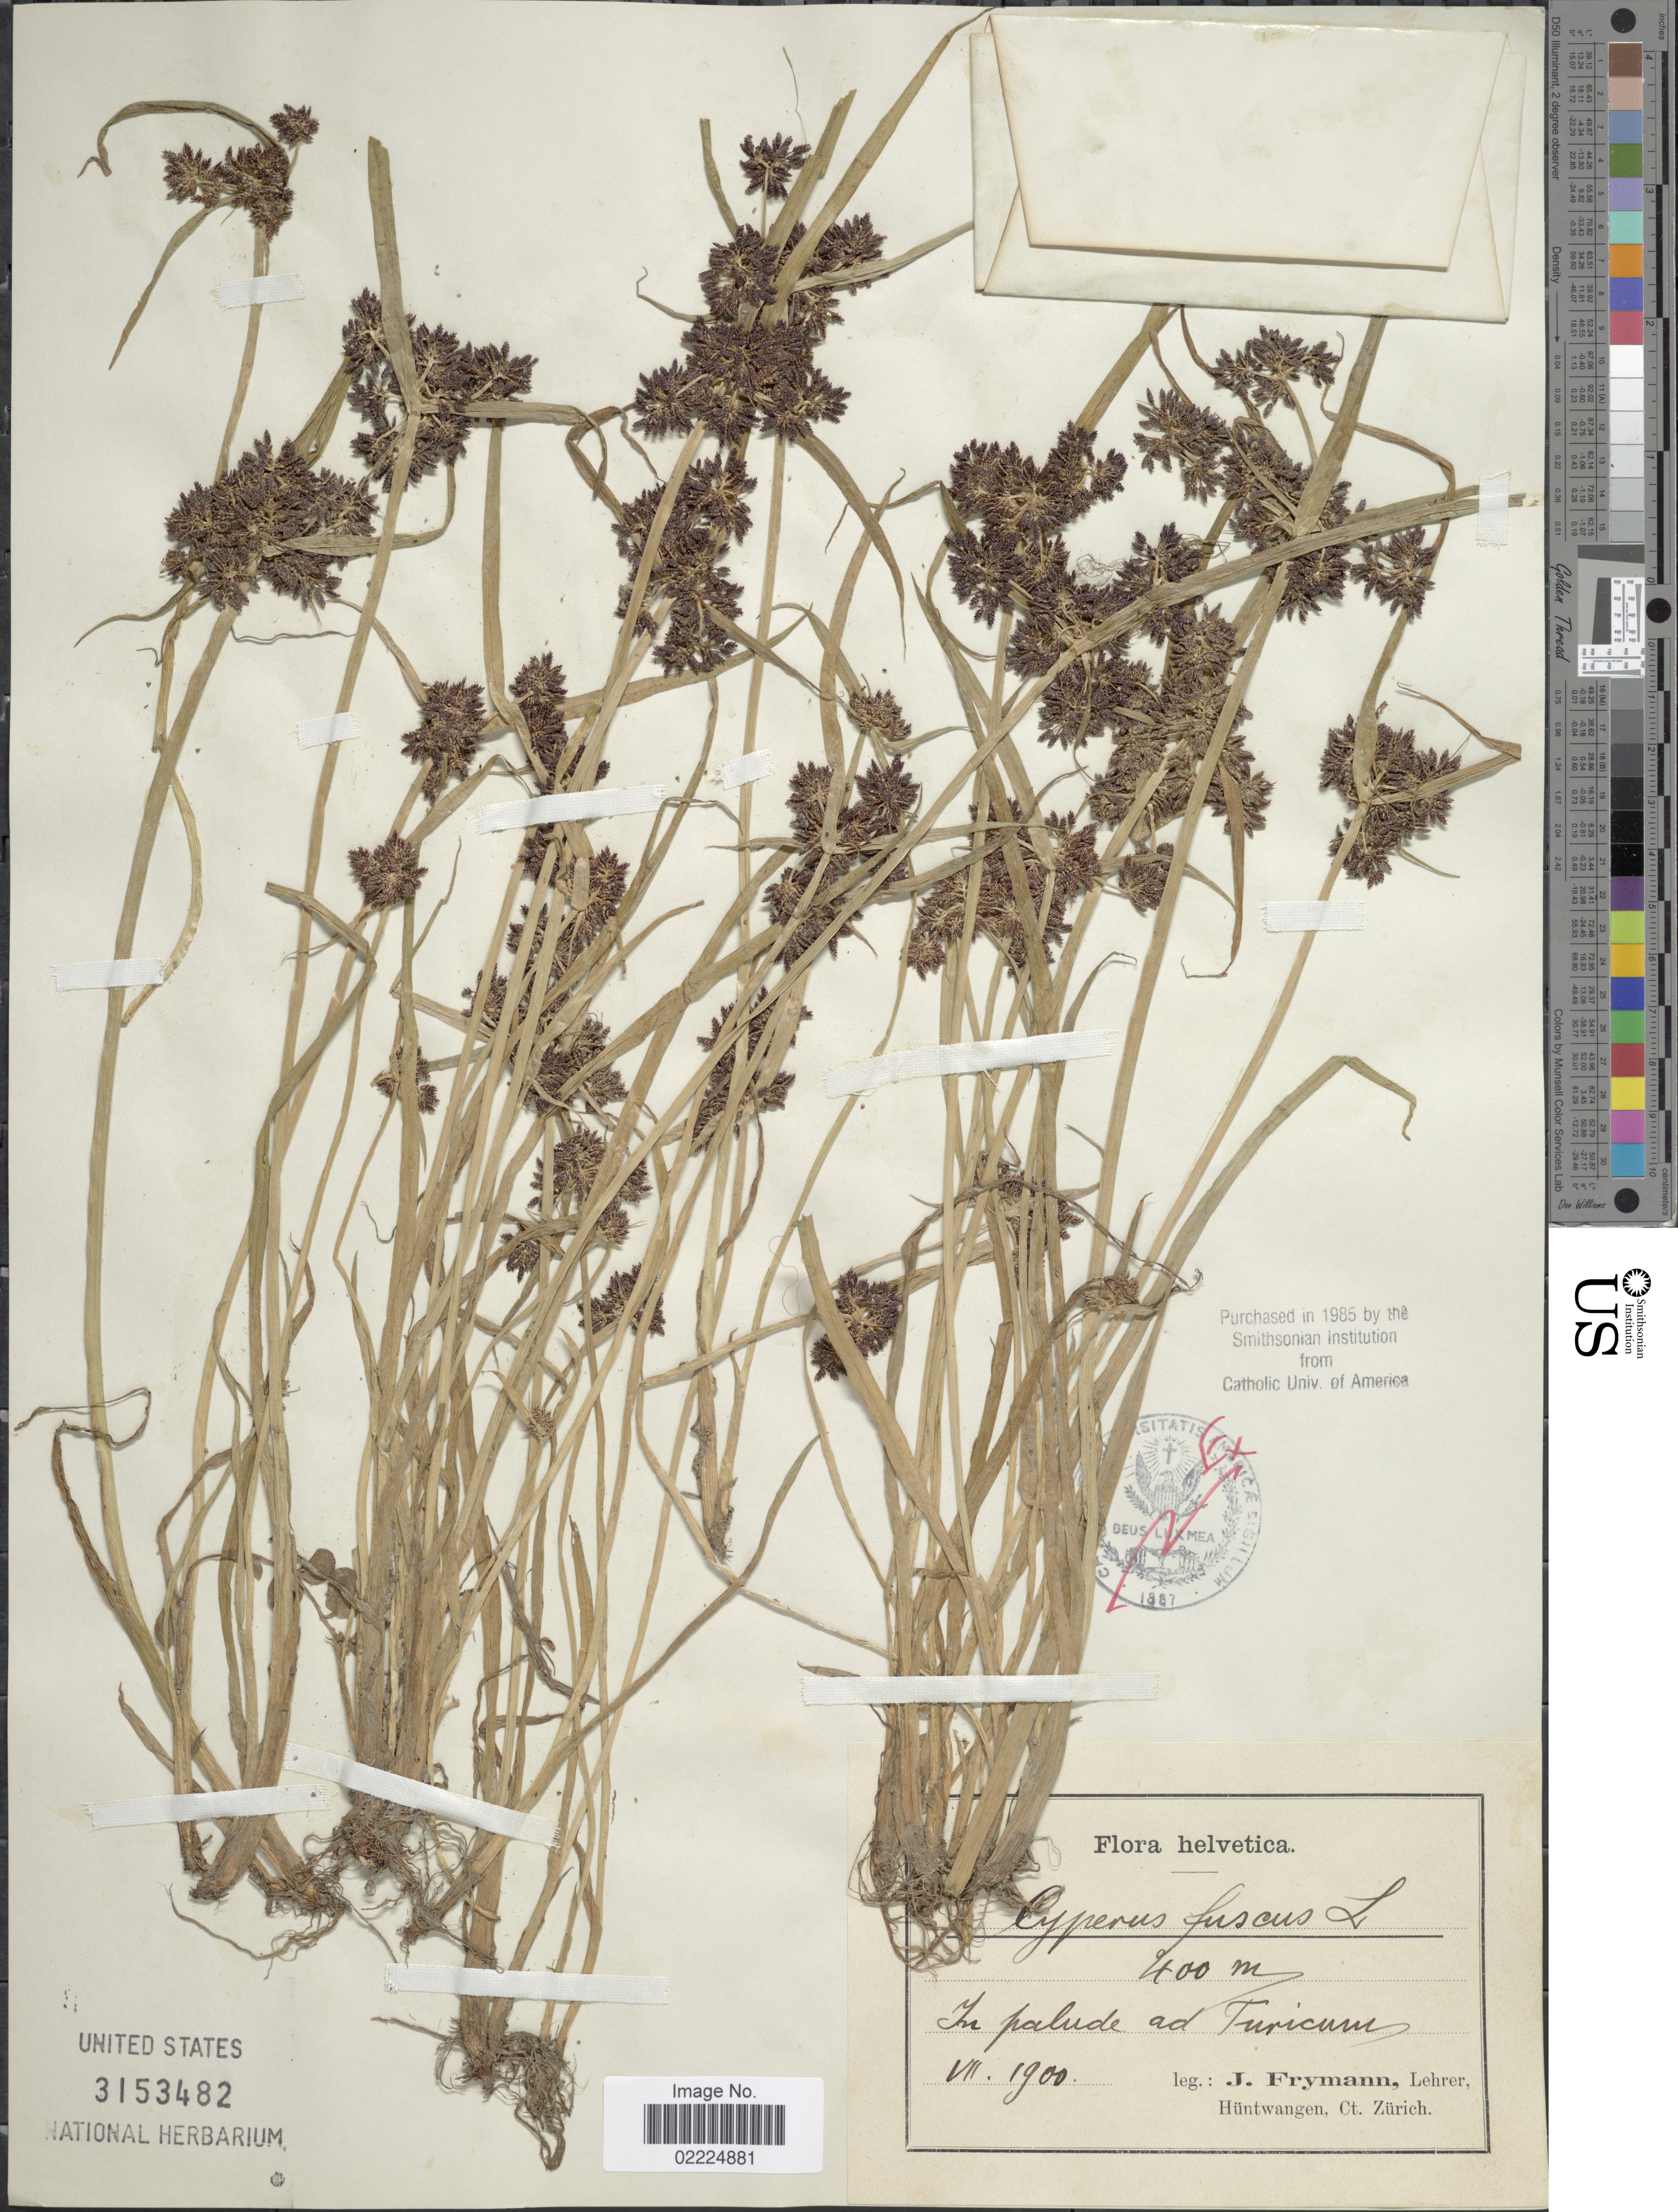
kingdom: Plantae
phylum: Tracheophyta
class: Liliopsida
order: Poales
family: Cyperaceae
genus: Cyperus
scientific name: Cyperus fuscus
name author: L.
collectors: J. Frymann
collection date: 1900-07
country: Switzerland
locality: Helvetica. In palude ad Furicum.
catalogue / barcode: US 3153482